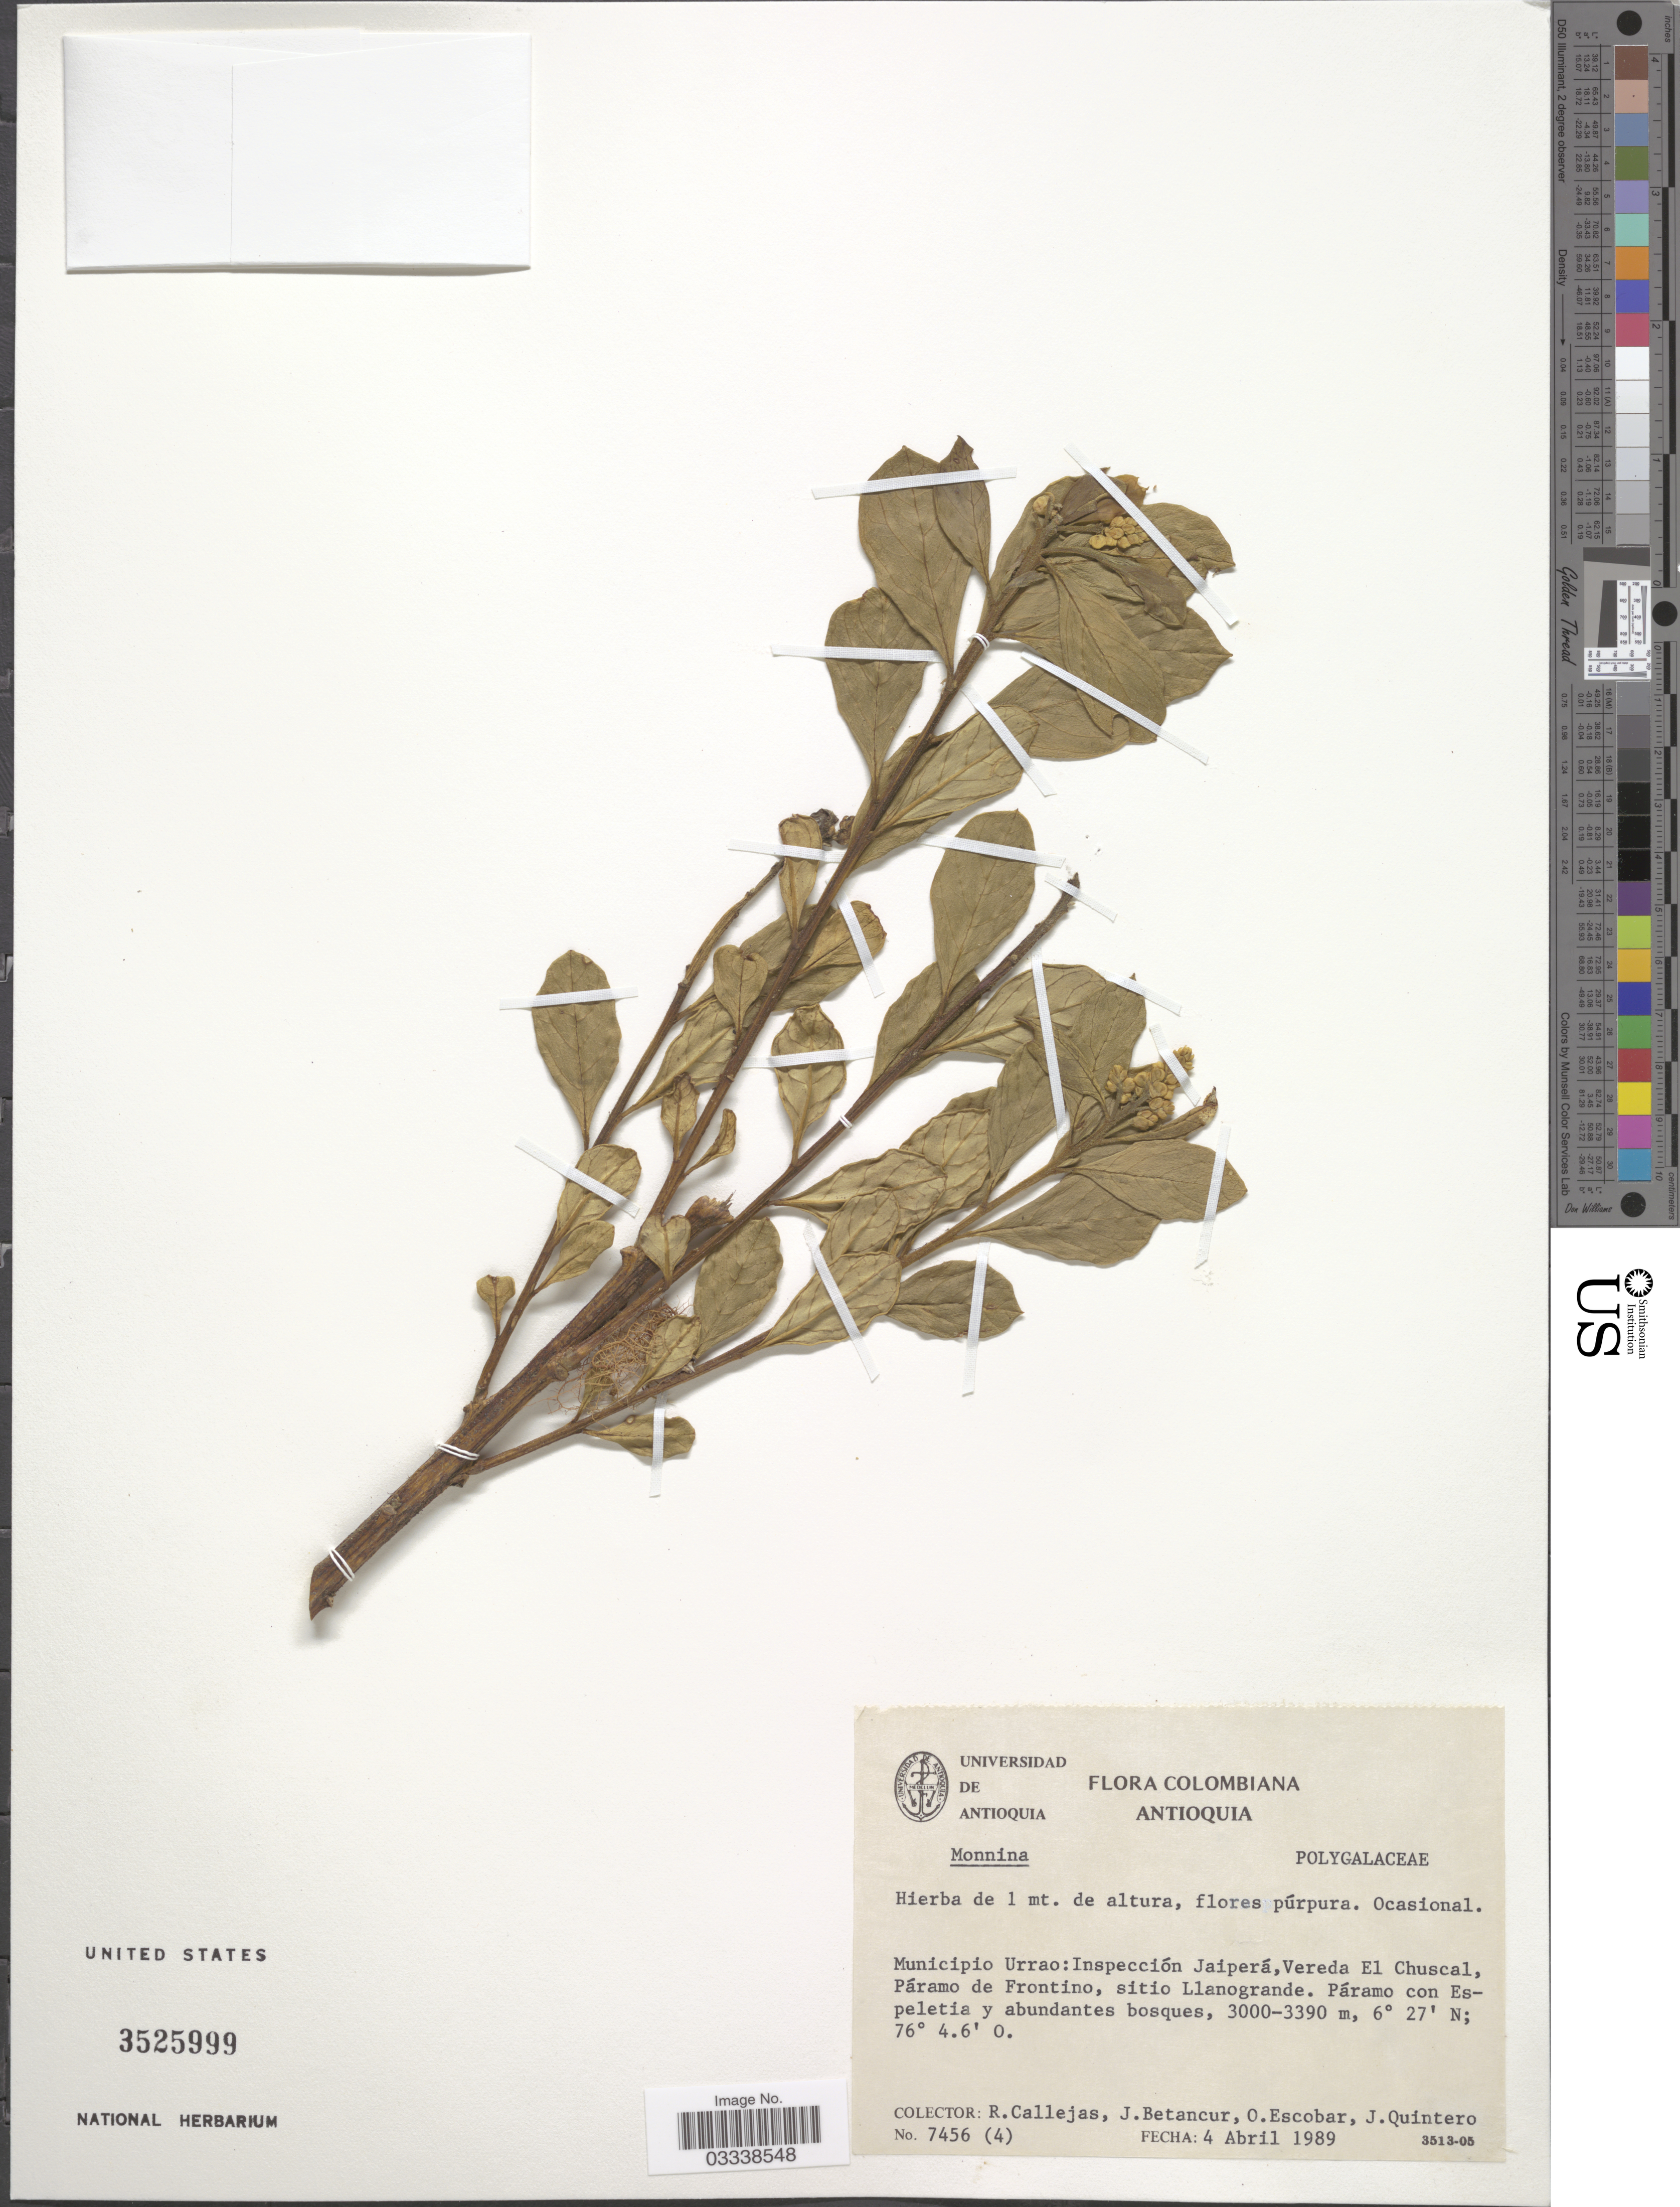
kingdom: Plantae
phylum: Tracheophyta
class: Magnoliopsida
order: Fabales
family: Polygalaceae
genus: Monnina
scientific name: Monnina sp.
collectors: R. Callejas, J. Betancur, O. Escobar & J. Quintero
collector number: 7456(4)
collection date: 1989-04-04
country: Colombia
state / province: Antioquia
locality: Municipio Urrao: Inspección Jaiperá, Vereda El Chuscal, Llanogrande, Páramo de Frontino.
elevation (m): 3000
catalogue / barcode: US 3525999